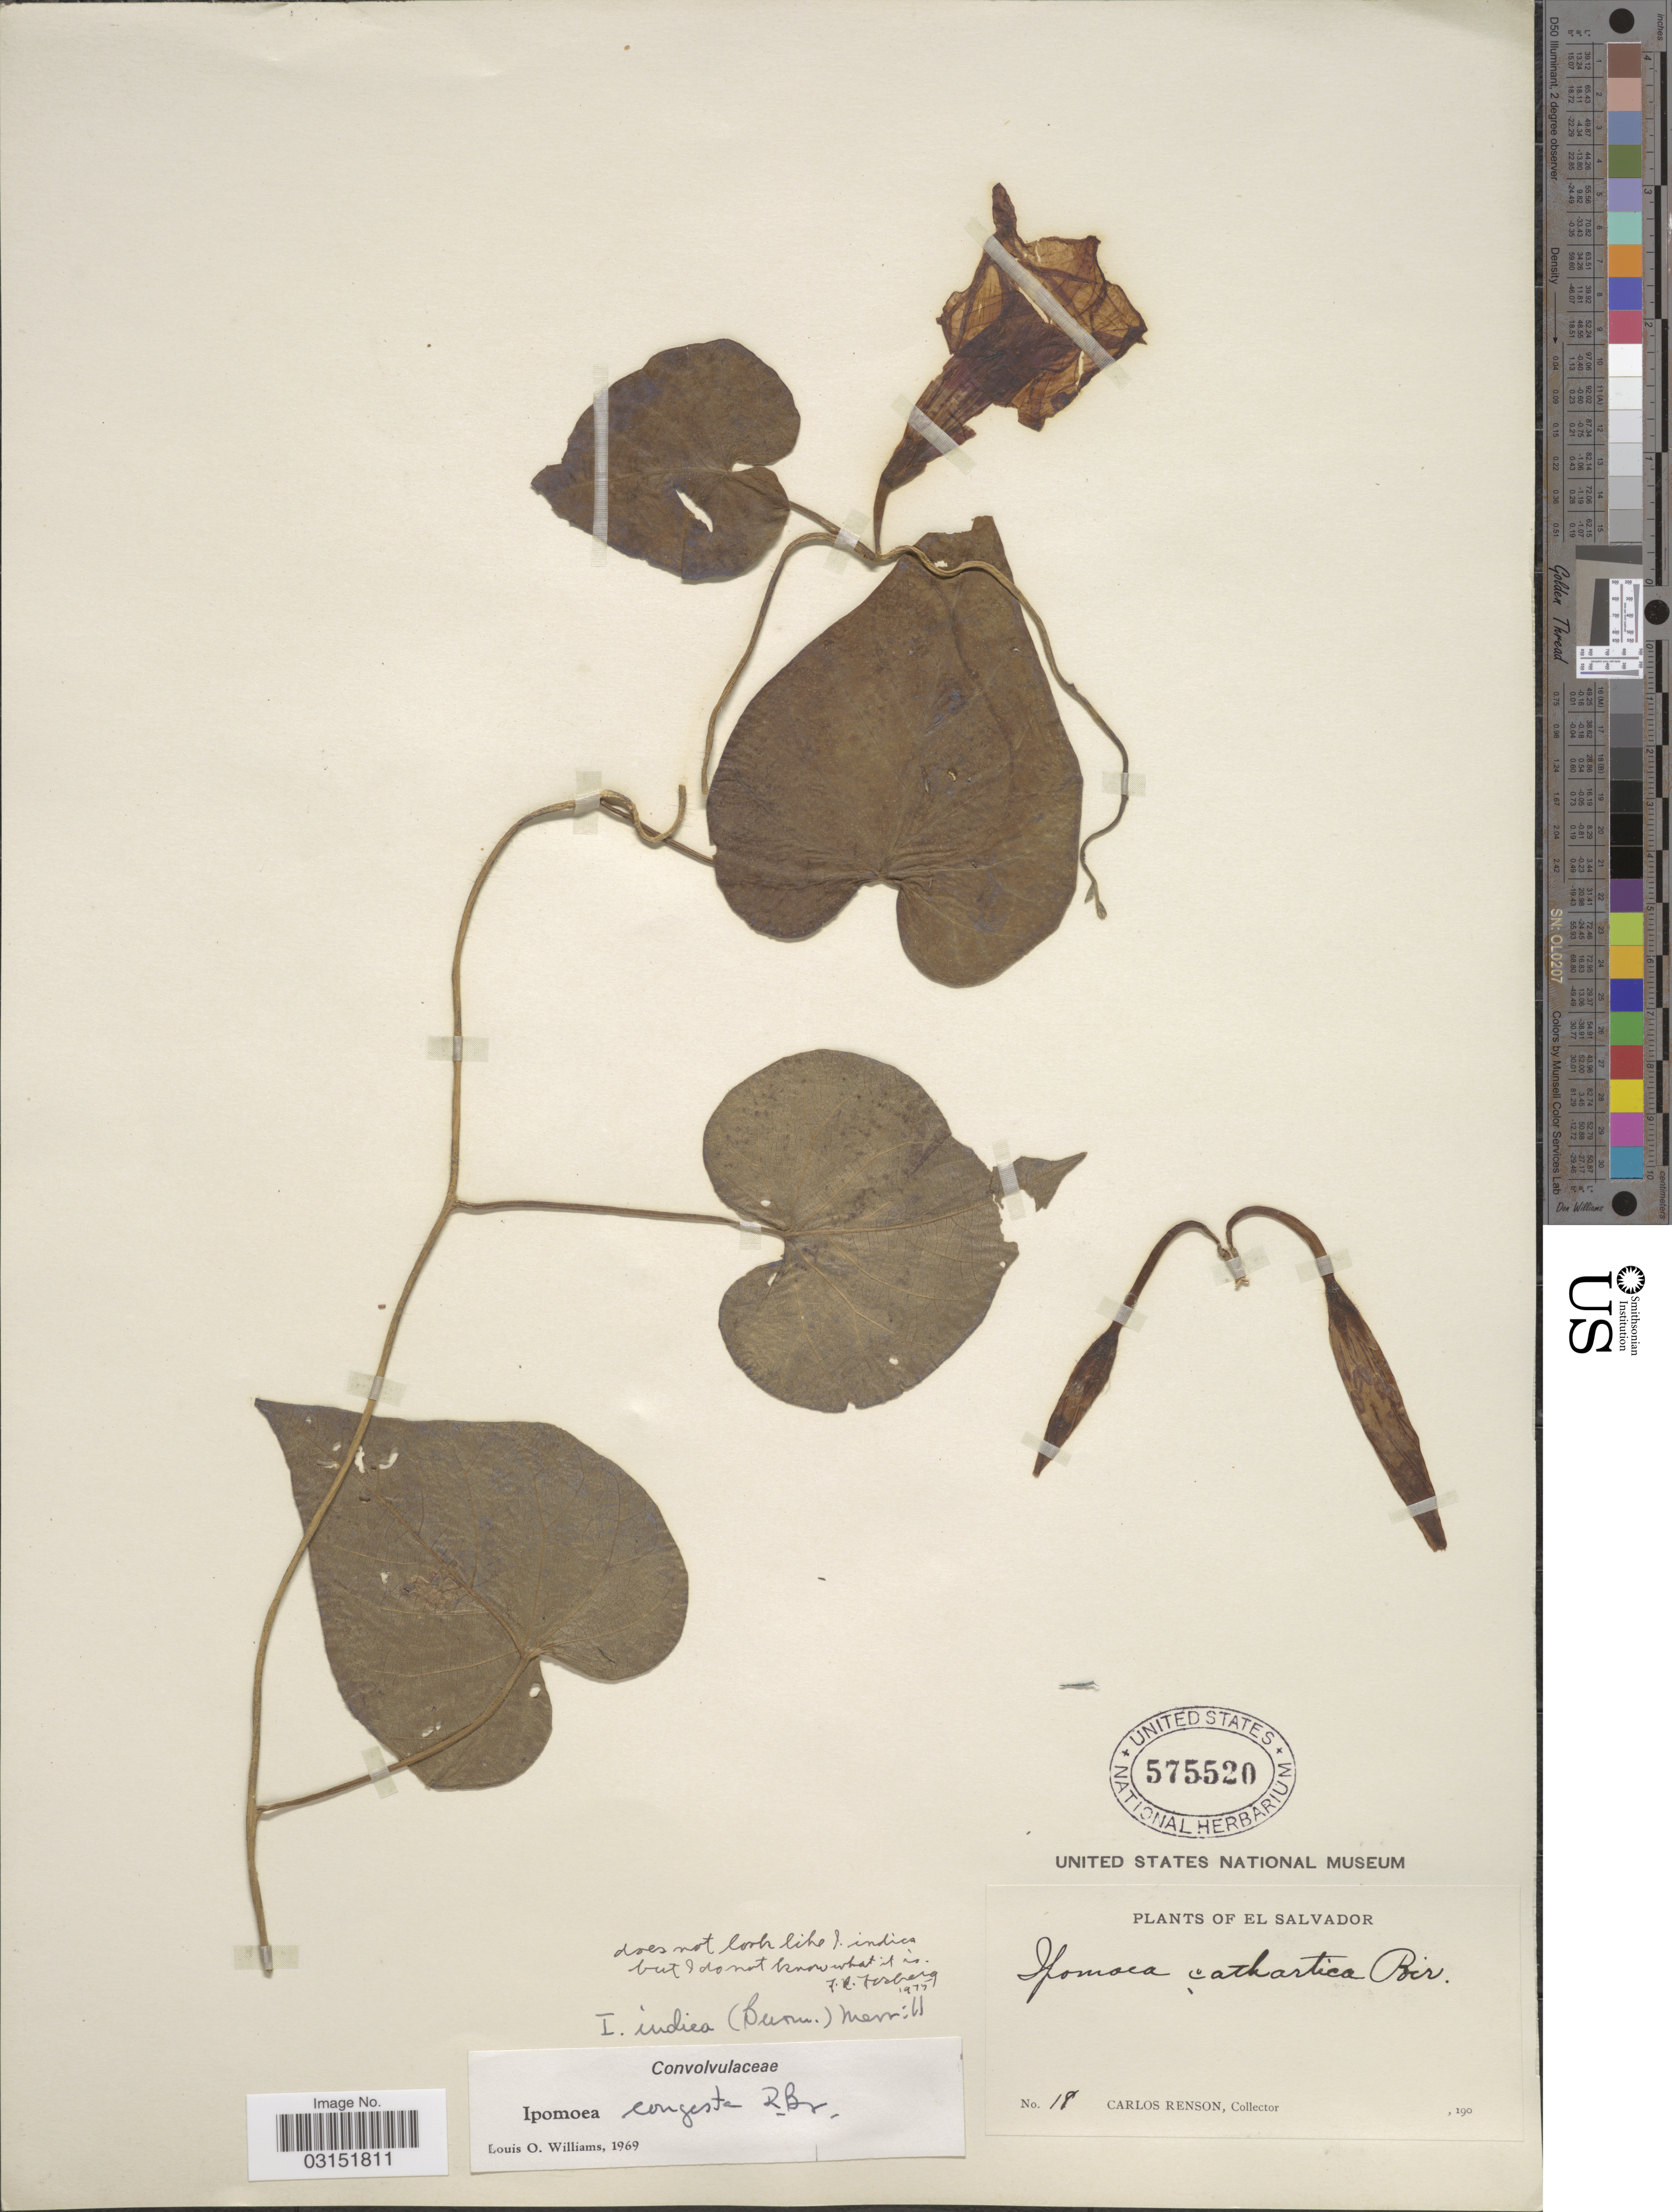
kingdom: Plantae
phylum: Tracheophyta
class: Magnoliopsida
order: Solanales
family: Convolvulaceae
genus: Ipomoea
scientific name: Ipomoea tyrianthina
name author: Lindl.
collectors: C. Renson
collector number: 18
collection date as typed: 190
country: El Salvador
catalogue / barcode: US 575520